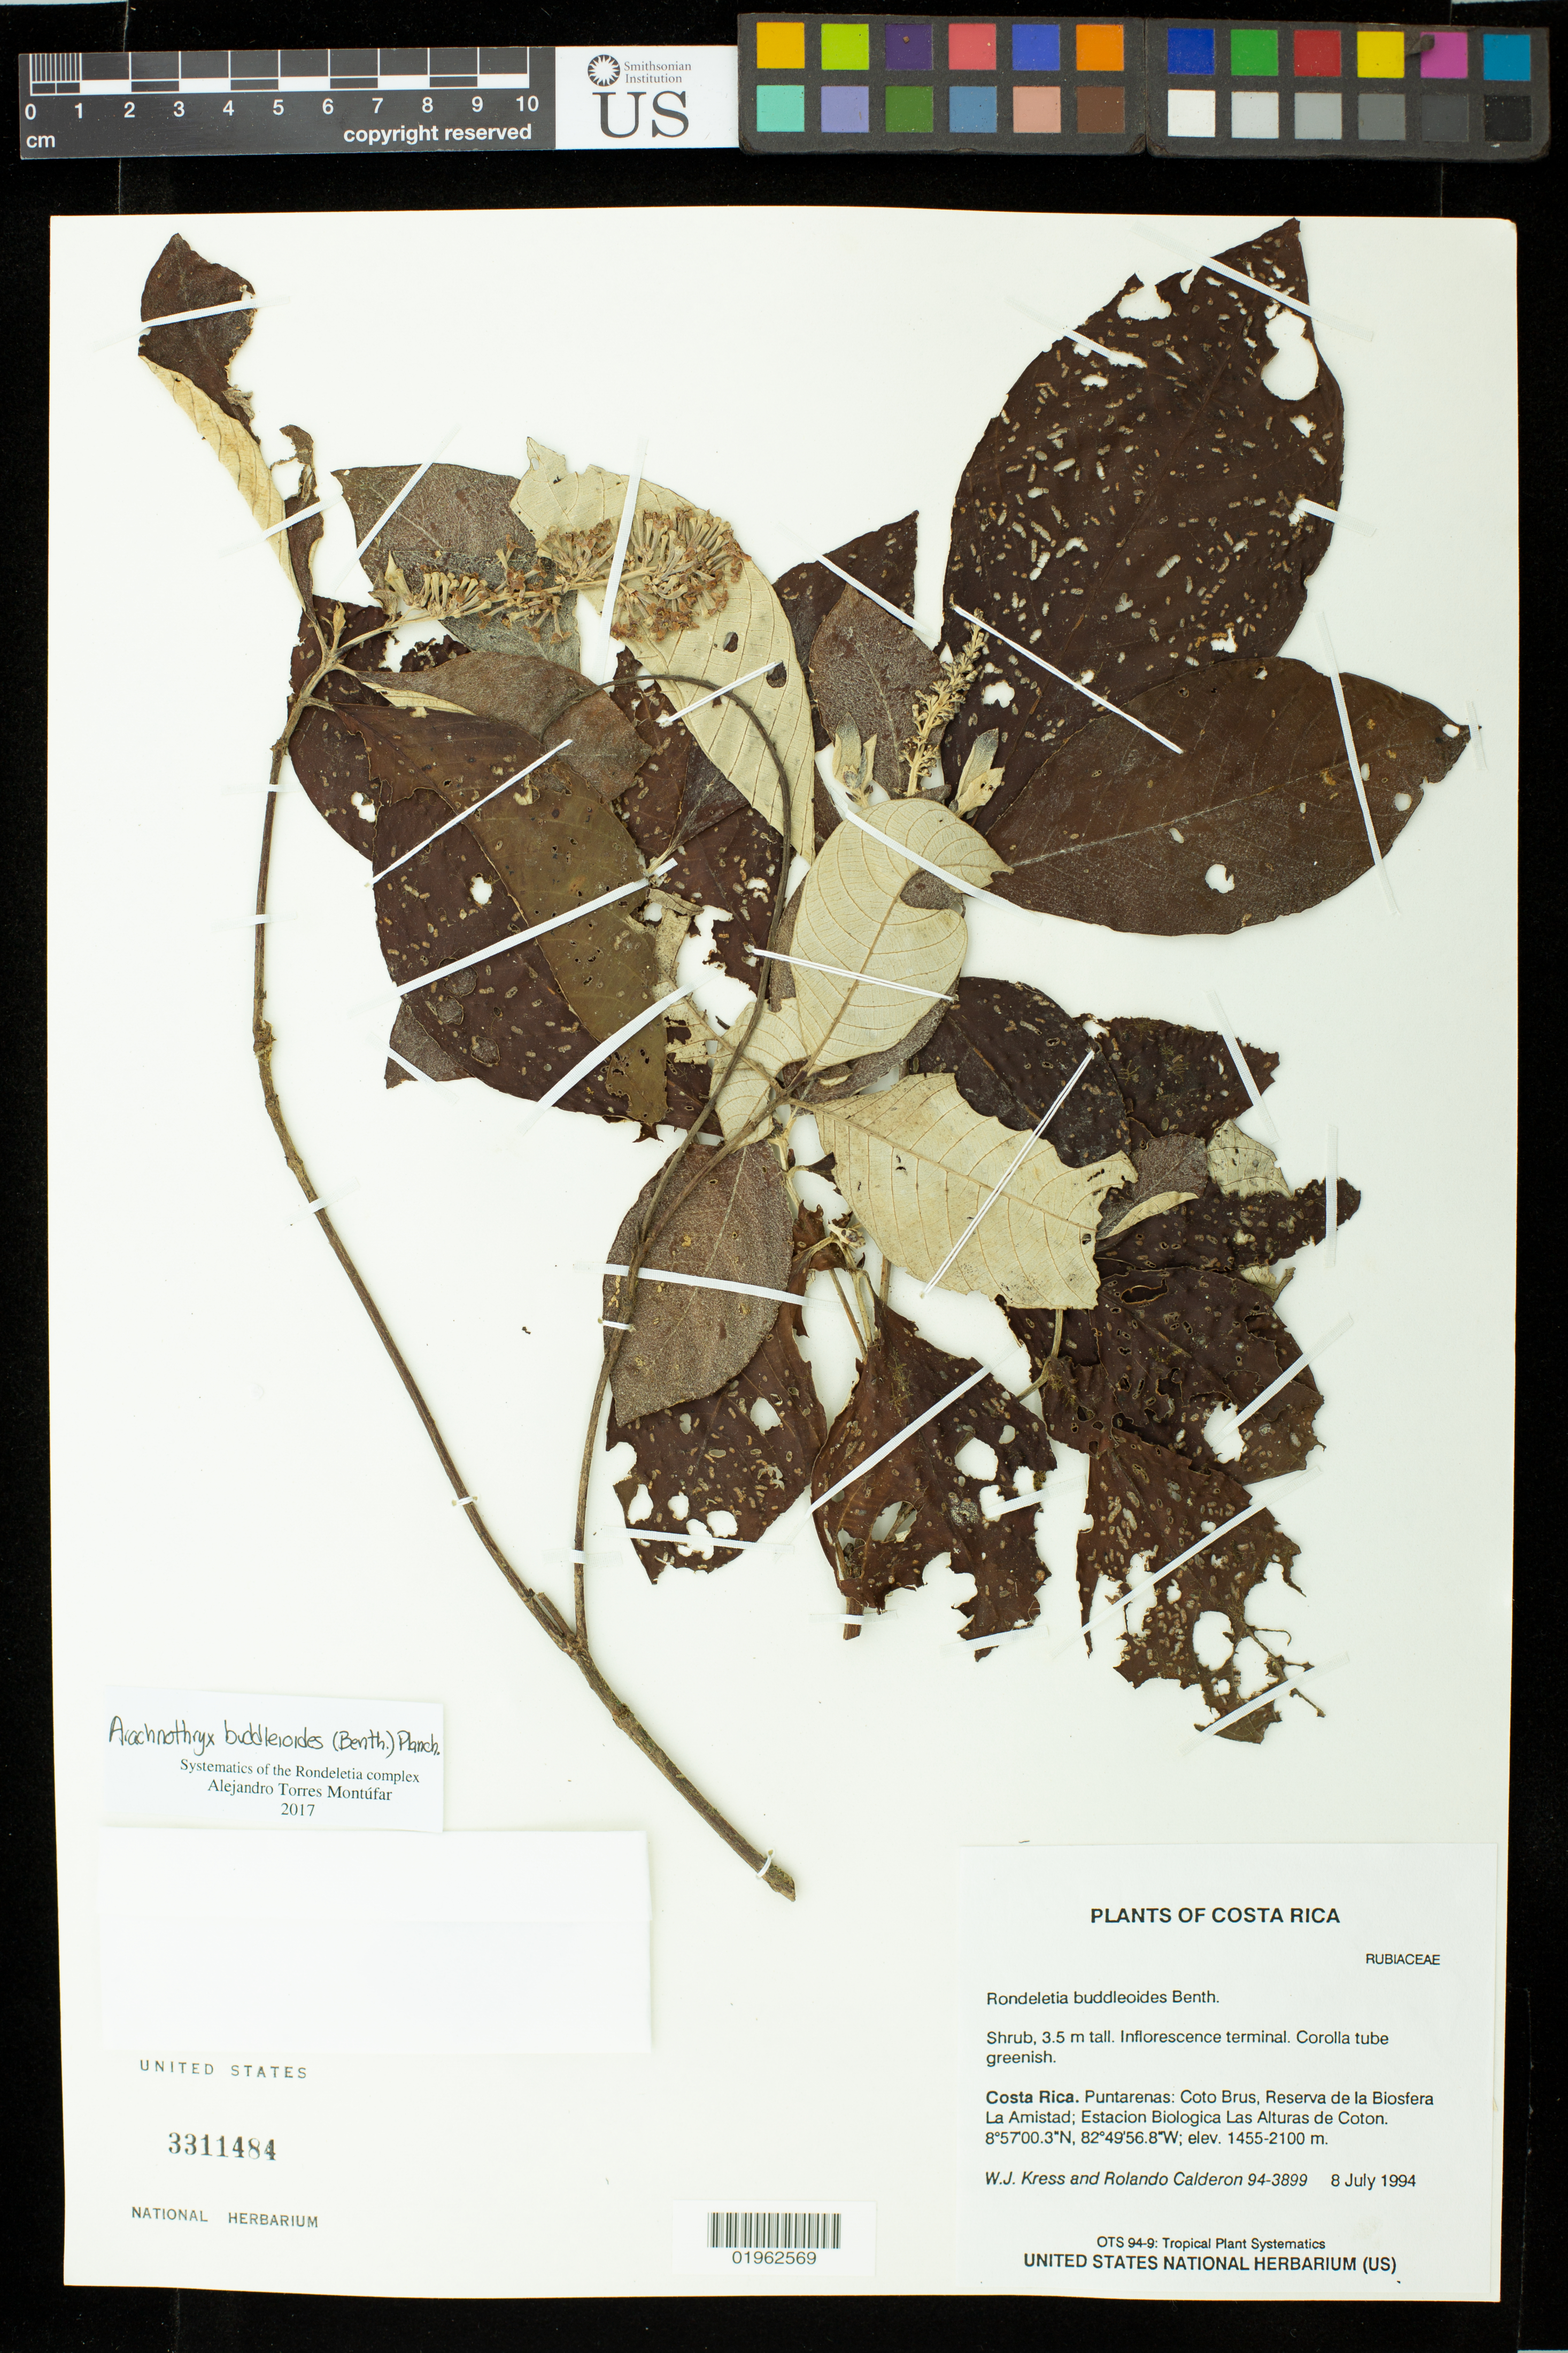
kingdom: Plantae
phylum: Tracheophyta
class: Magnoliopsida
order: Gentianales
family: Rubiaceae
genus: Arachnothryx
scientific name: Arachnothryx buddleioides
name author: (Benth.) Planch.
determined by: Torres Montufar, J. A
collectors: W. J. Kress & R. Calderon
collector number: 94-3899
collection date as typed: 08 Jul 1994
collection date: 1994-07-08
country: Costa Rica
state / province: Puntarenas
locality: Coto Brus, Reserva de la Biosfera La Amistad; Estación Biológica Las Alturas de Coton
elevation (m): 1455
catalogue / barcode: US 3311484